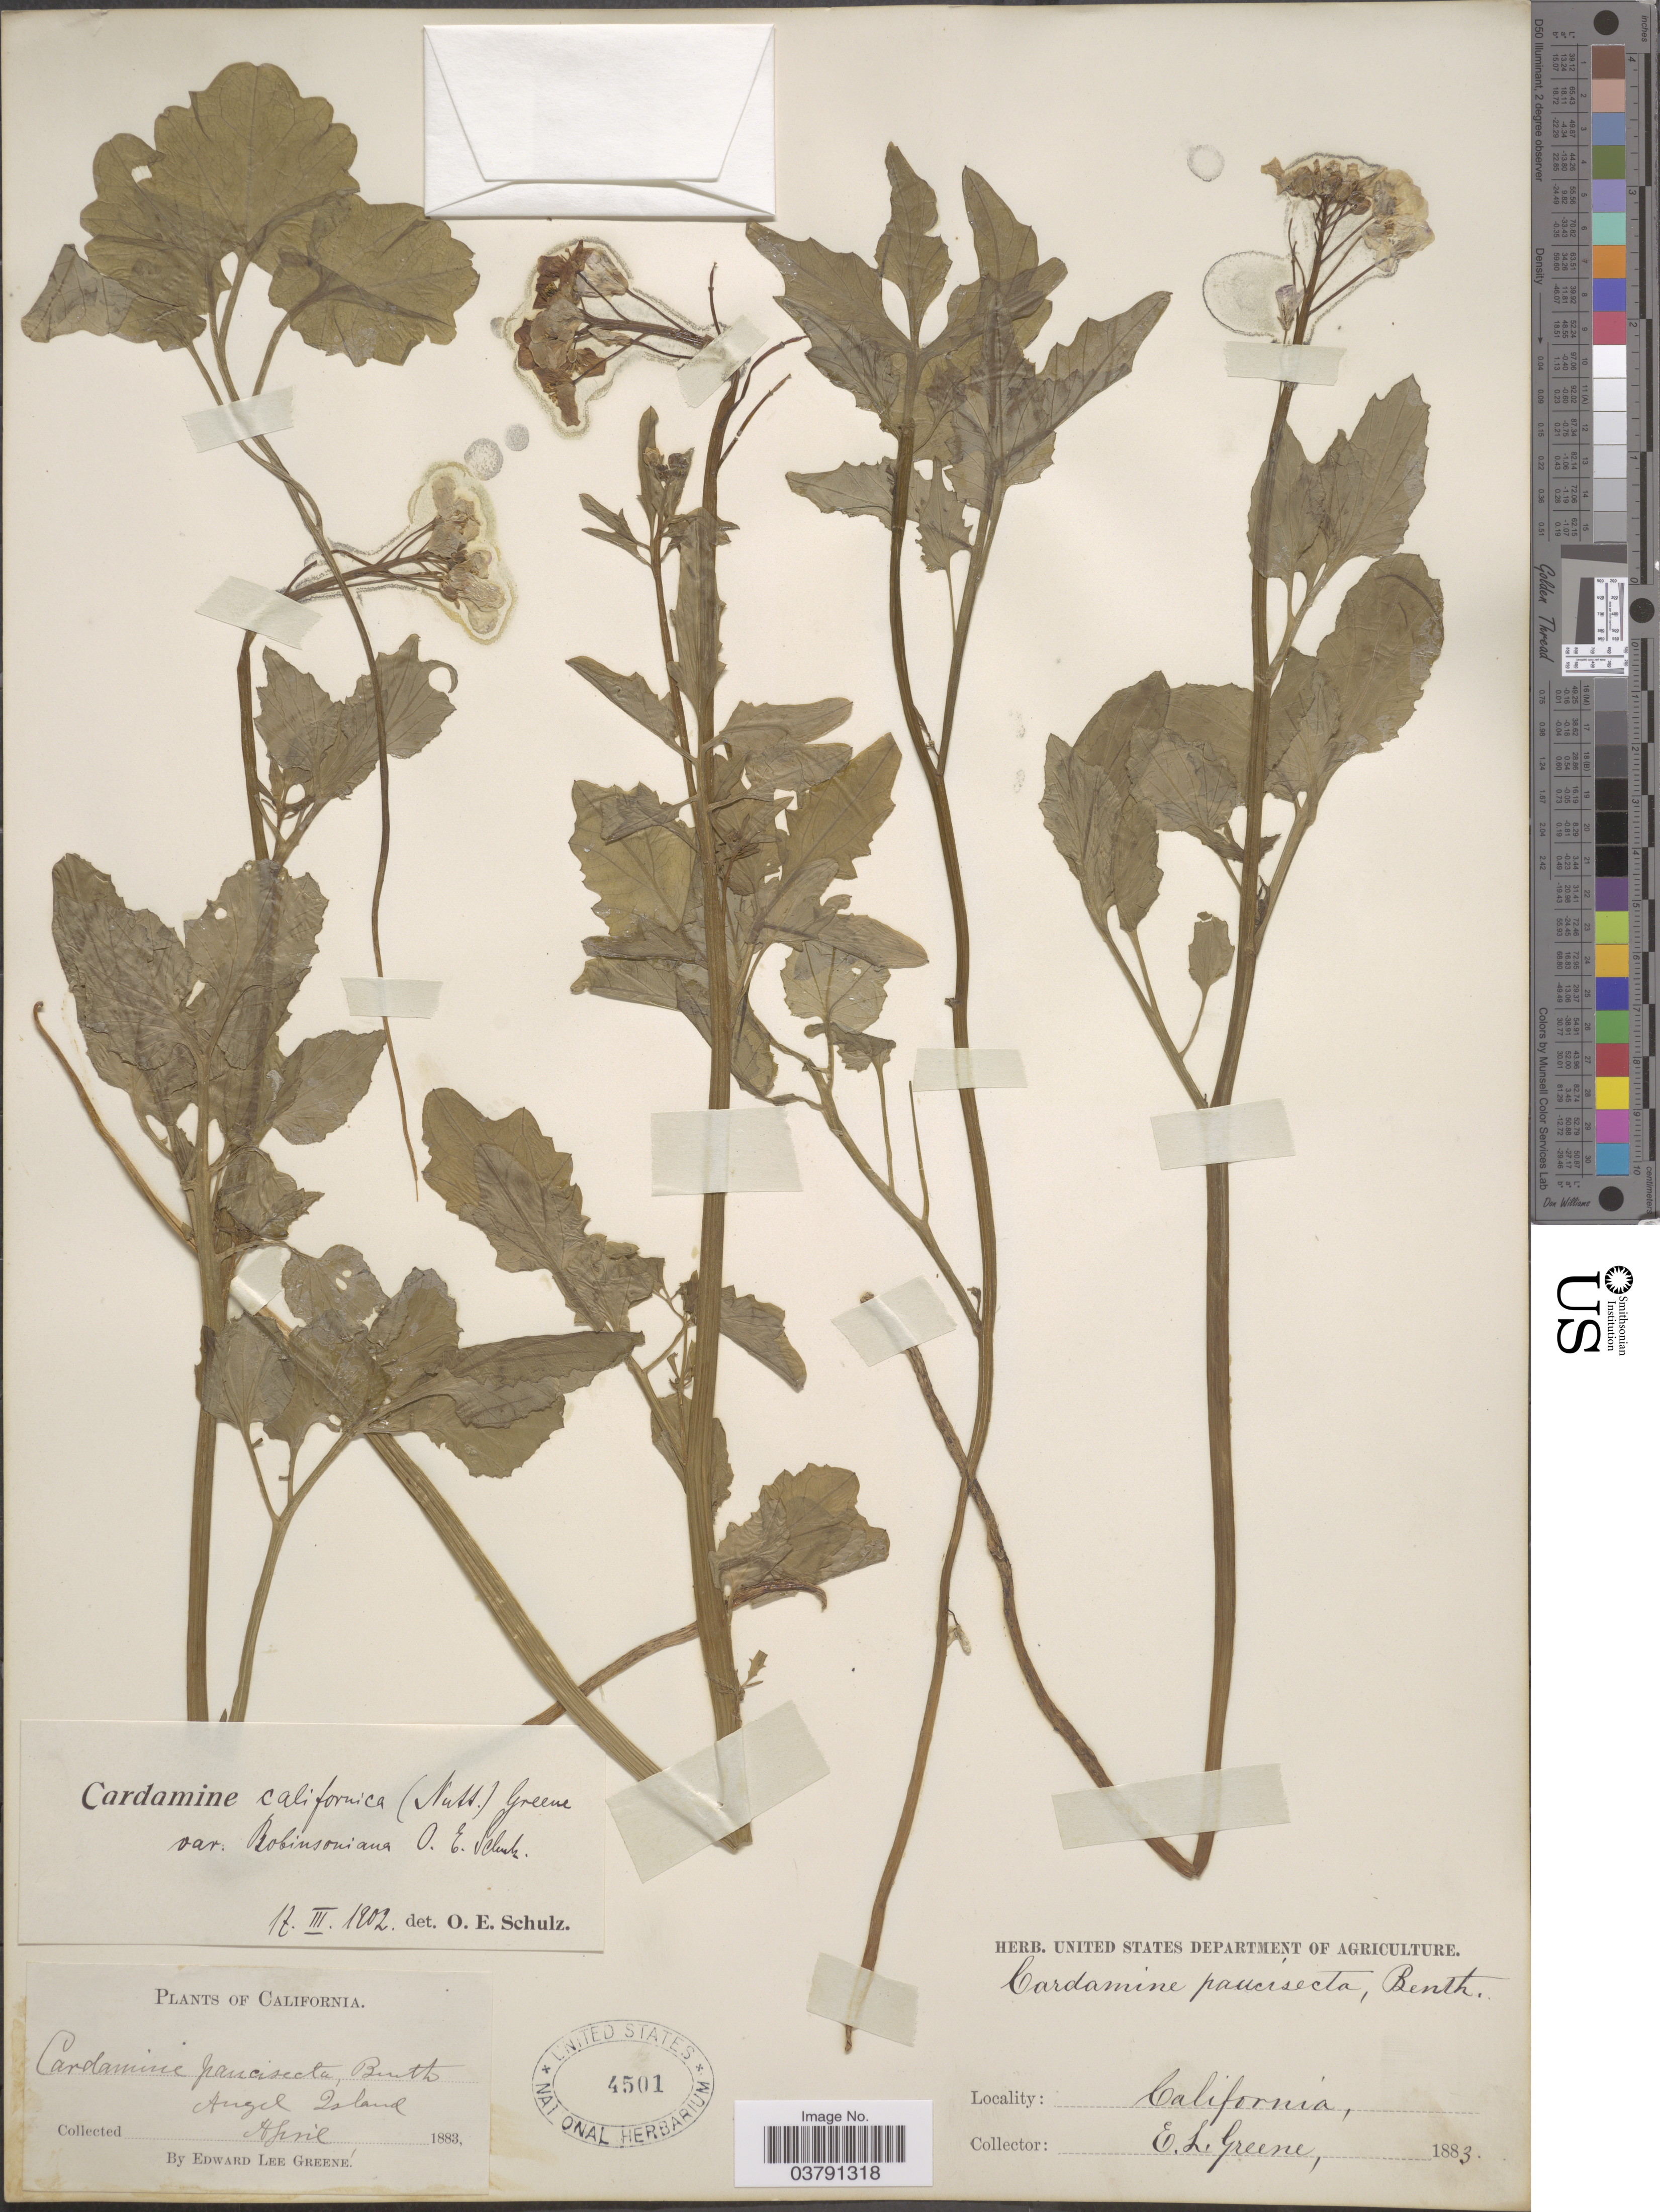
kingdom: Plantae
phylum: Tracheophyta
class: Magnoliopsida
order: Brassicales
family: Brassicaceae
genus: Dentaria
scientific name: Dentaria californica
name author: Nutt.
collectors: E. L. Greene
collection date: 1883-04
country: United States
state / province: California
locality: Angel Island.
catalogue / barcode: US 4501